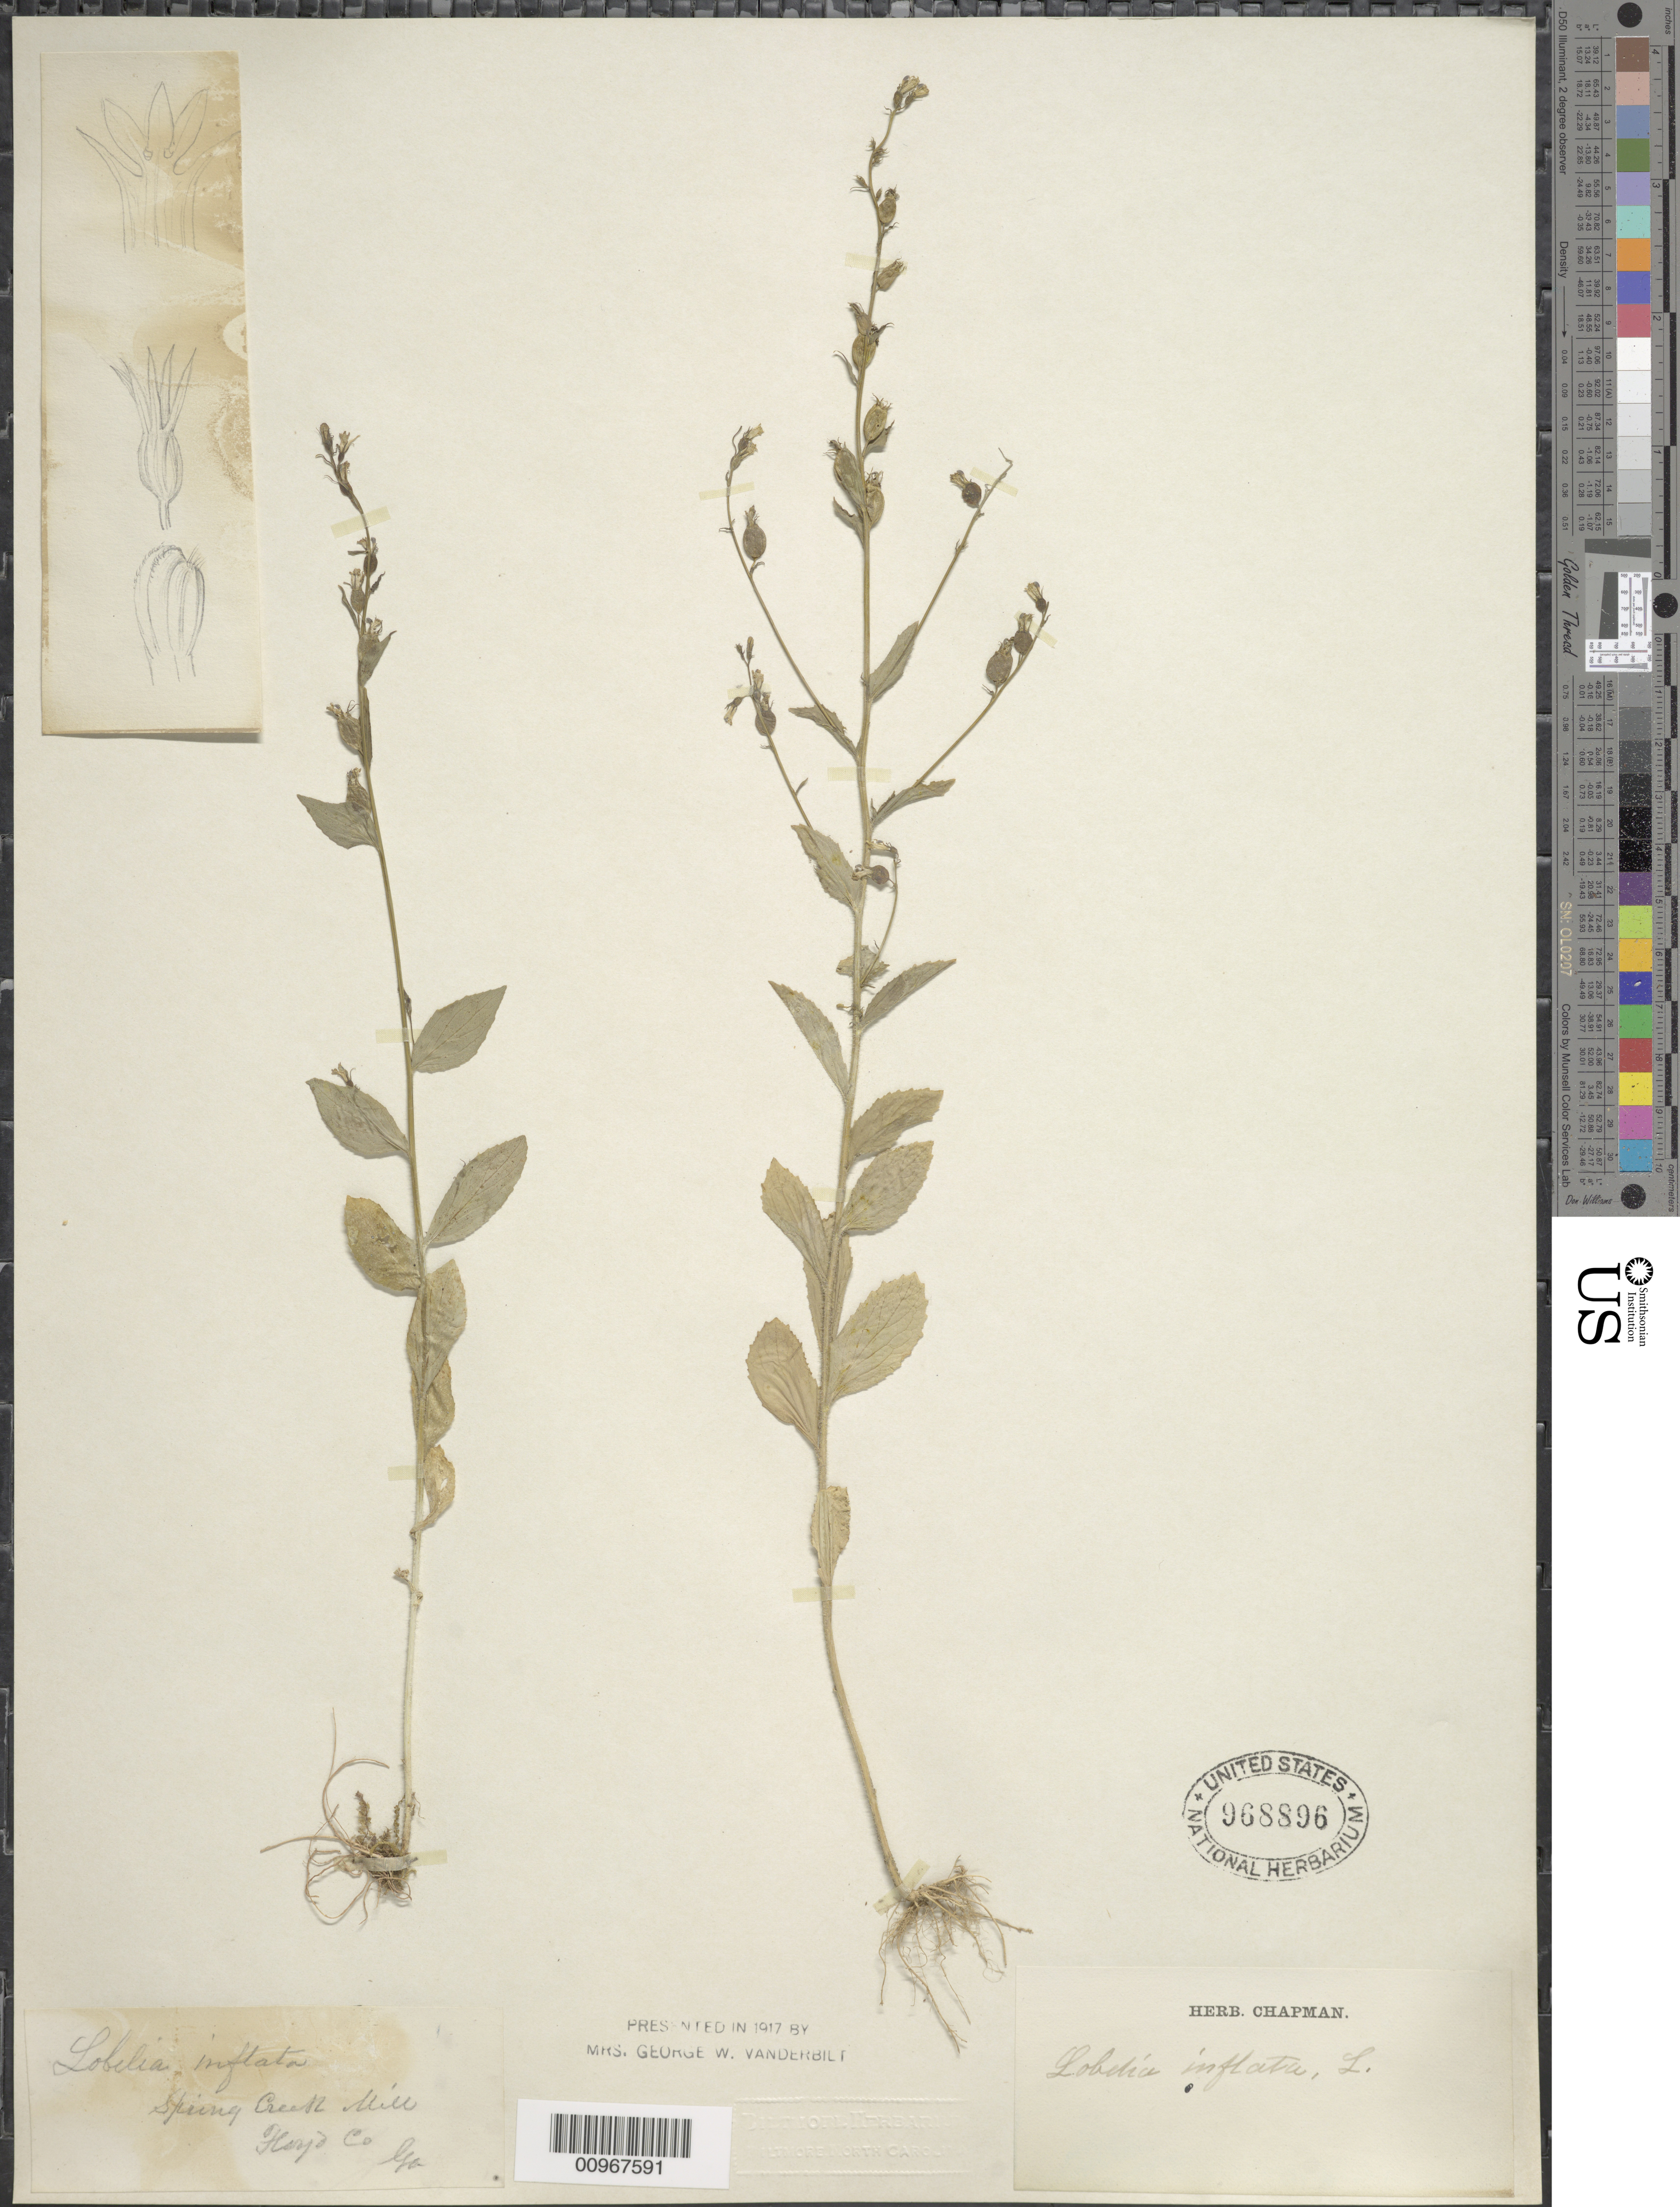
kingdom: Plantae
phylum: Tracheophyta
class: Magnoliopsida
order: Asterales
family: Campanulaceae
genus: Lobelia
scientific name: Lobelia inflata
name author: L.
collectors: ex herb. Chapman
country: United States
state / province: Georgia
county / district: Floyd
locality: Silver Creek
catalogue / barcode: US 968896